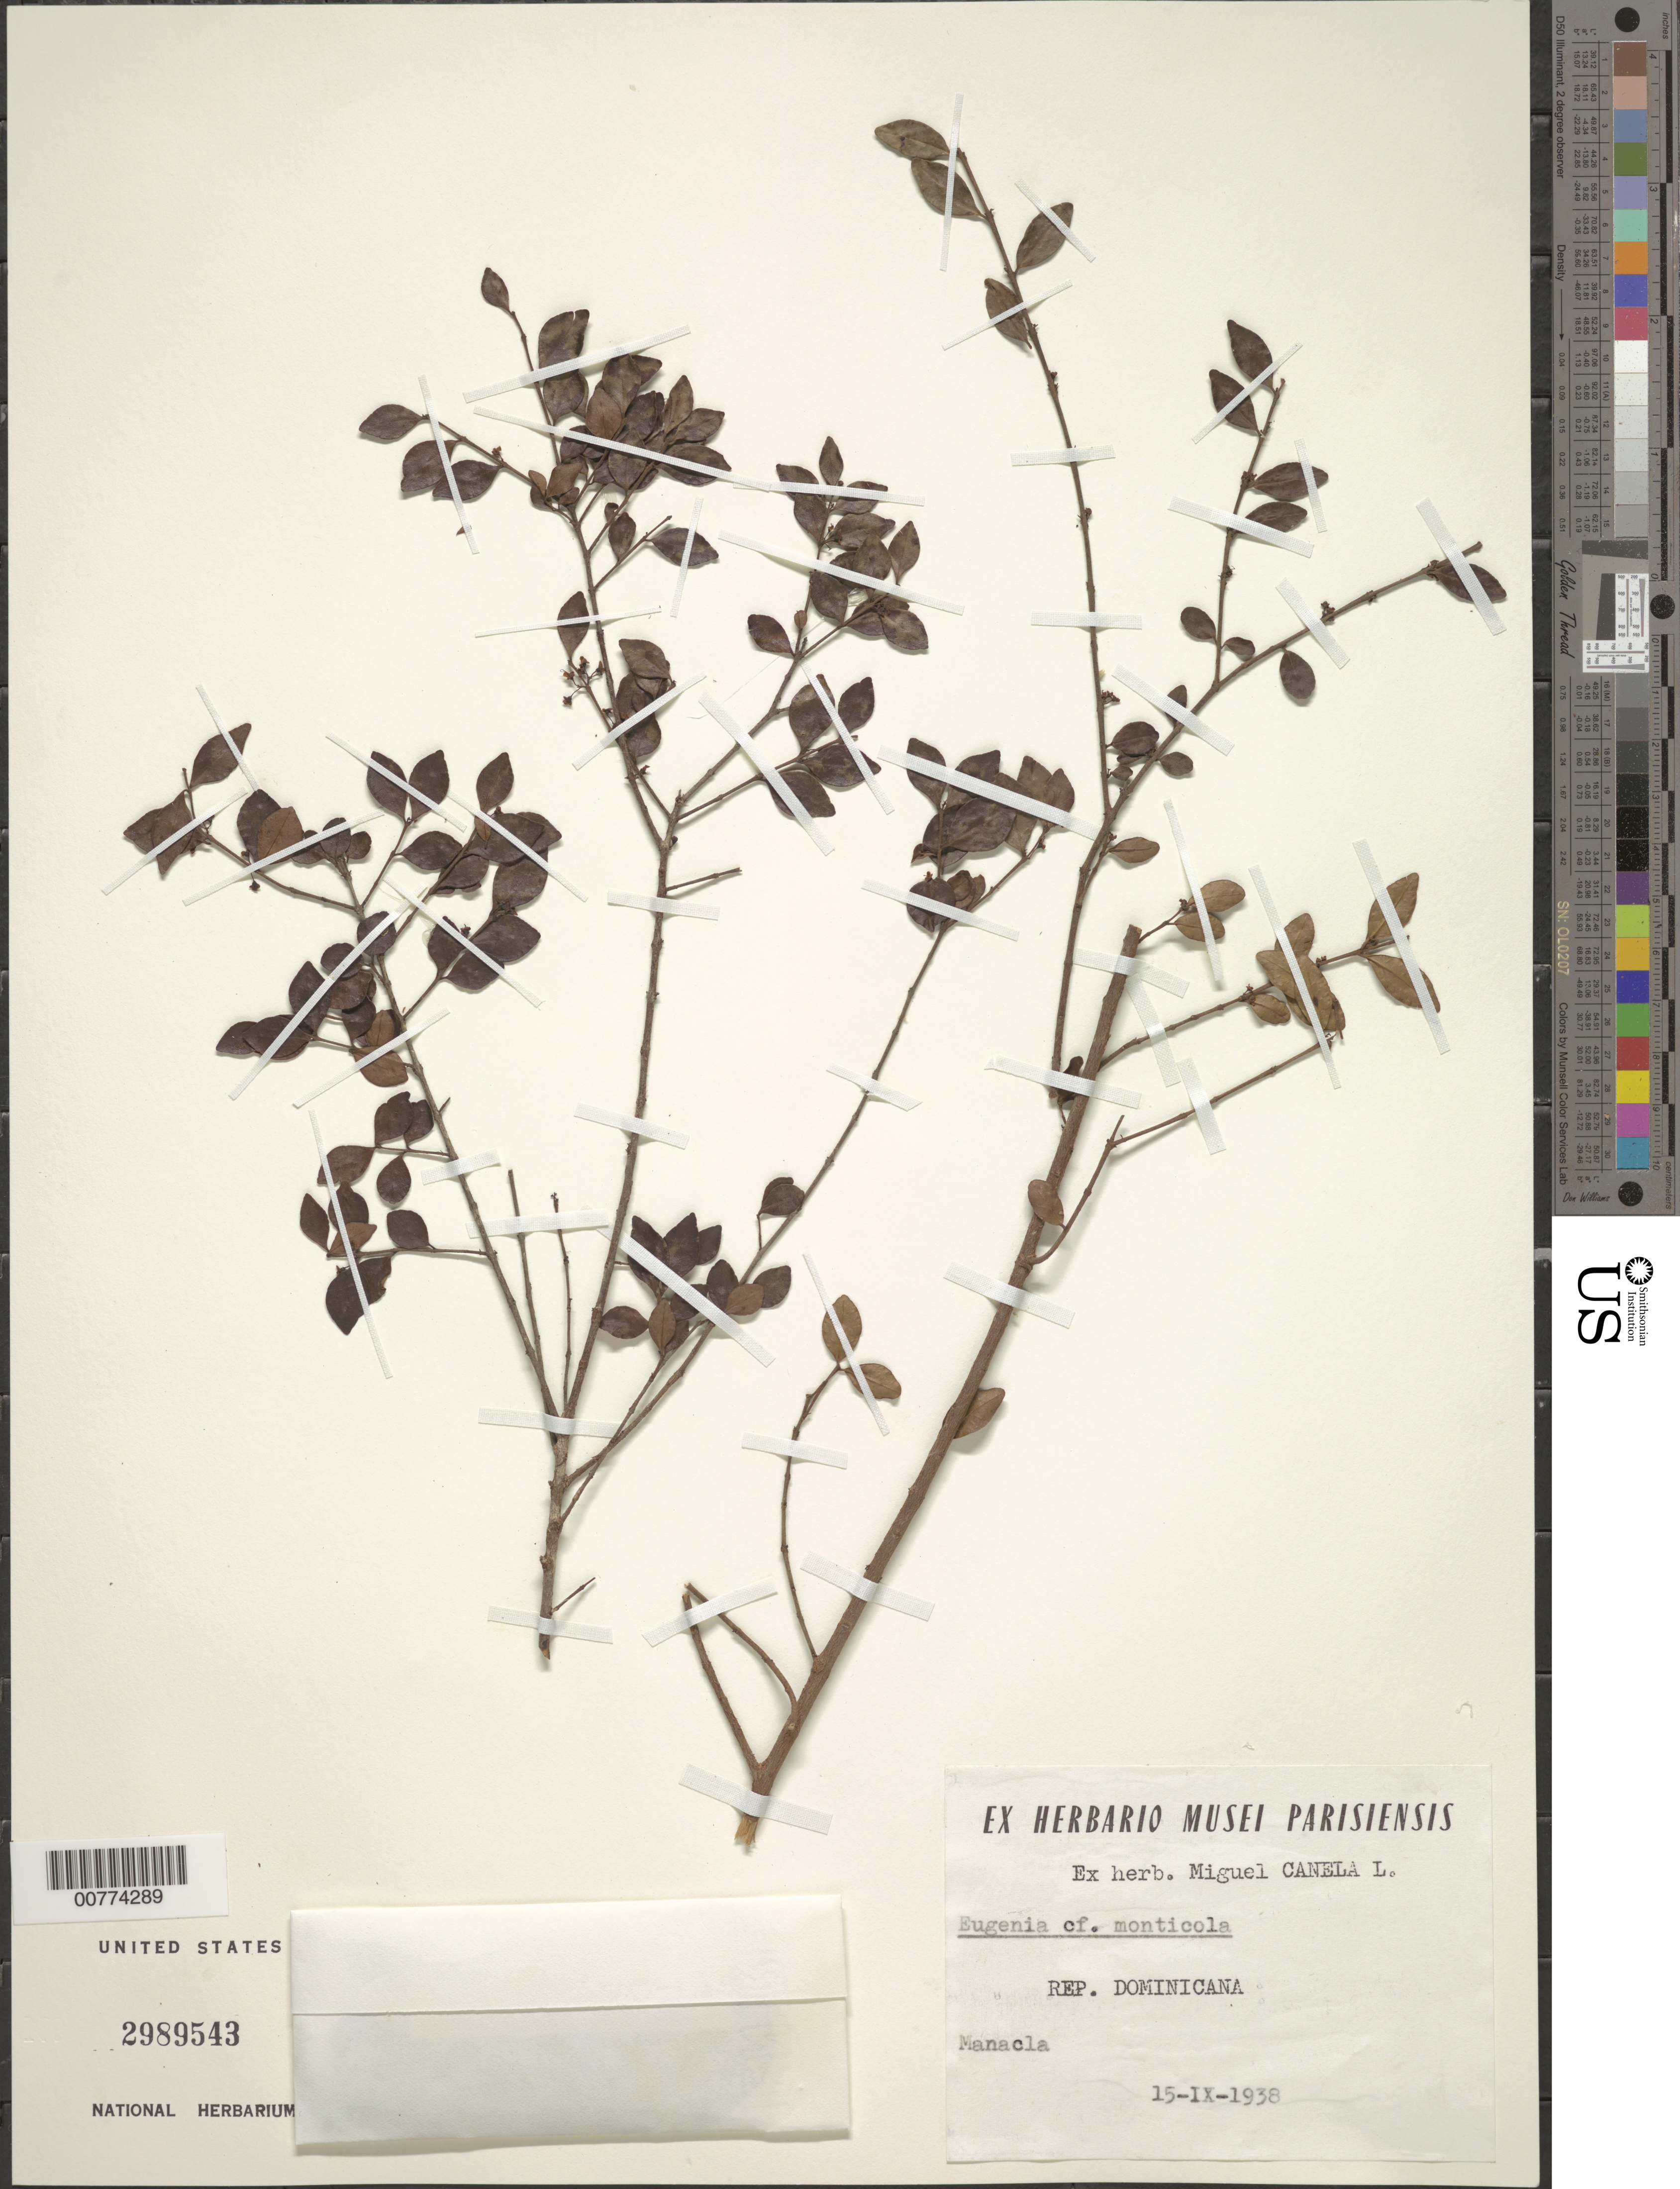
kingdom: Plantae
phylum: Tracheophyta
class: Magnoliopsida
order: Myrtales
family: Myrtaceae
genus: Eugenia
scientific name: Eugenia monticola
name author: (Sw.) DC.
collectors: M. Canela Lazaro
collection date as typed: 15 Sep 1938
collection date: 1938-09-15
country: Dominican Republic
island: Hispaniola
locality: Manacla.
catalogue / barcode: US 2989543